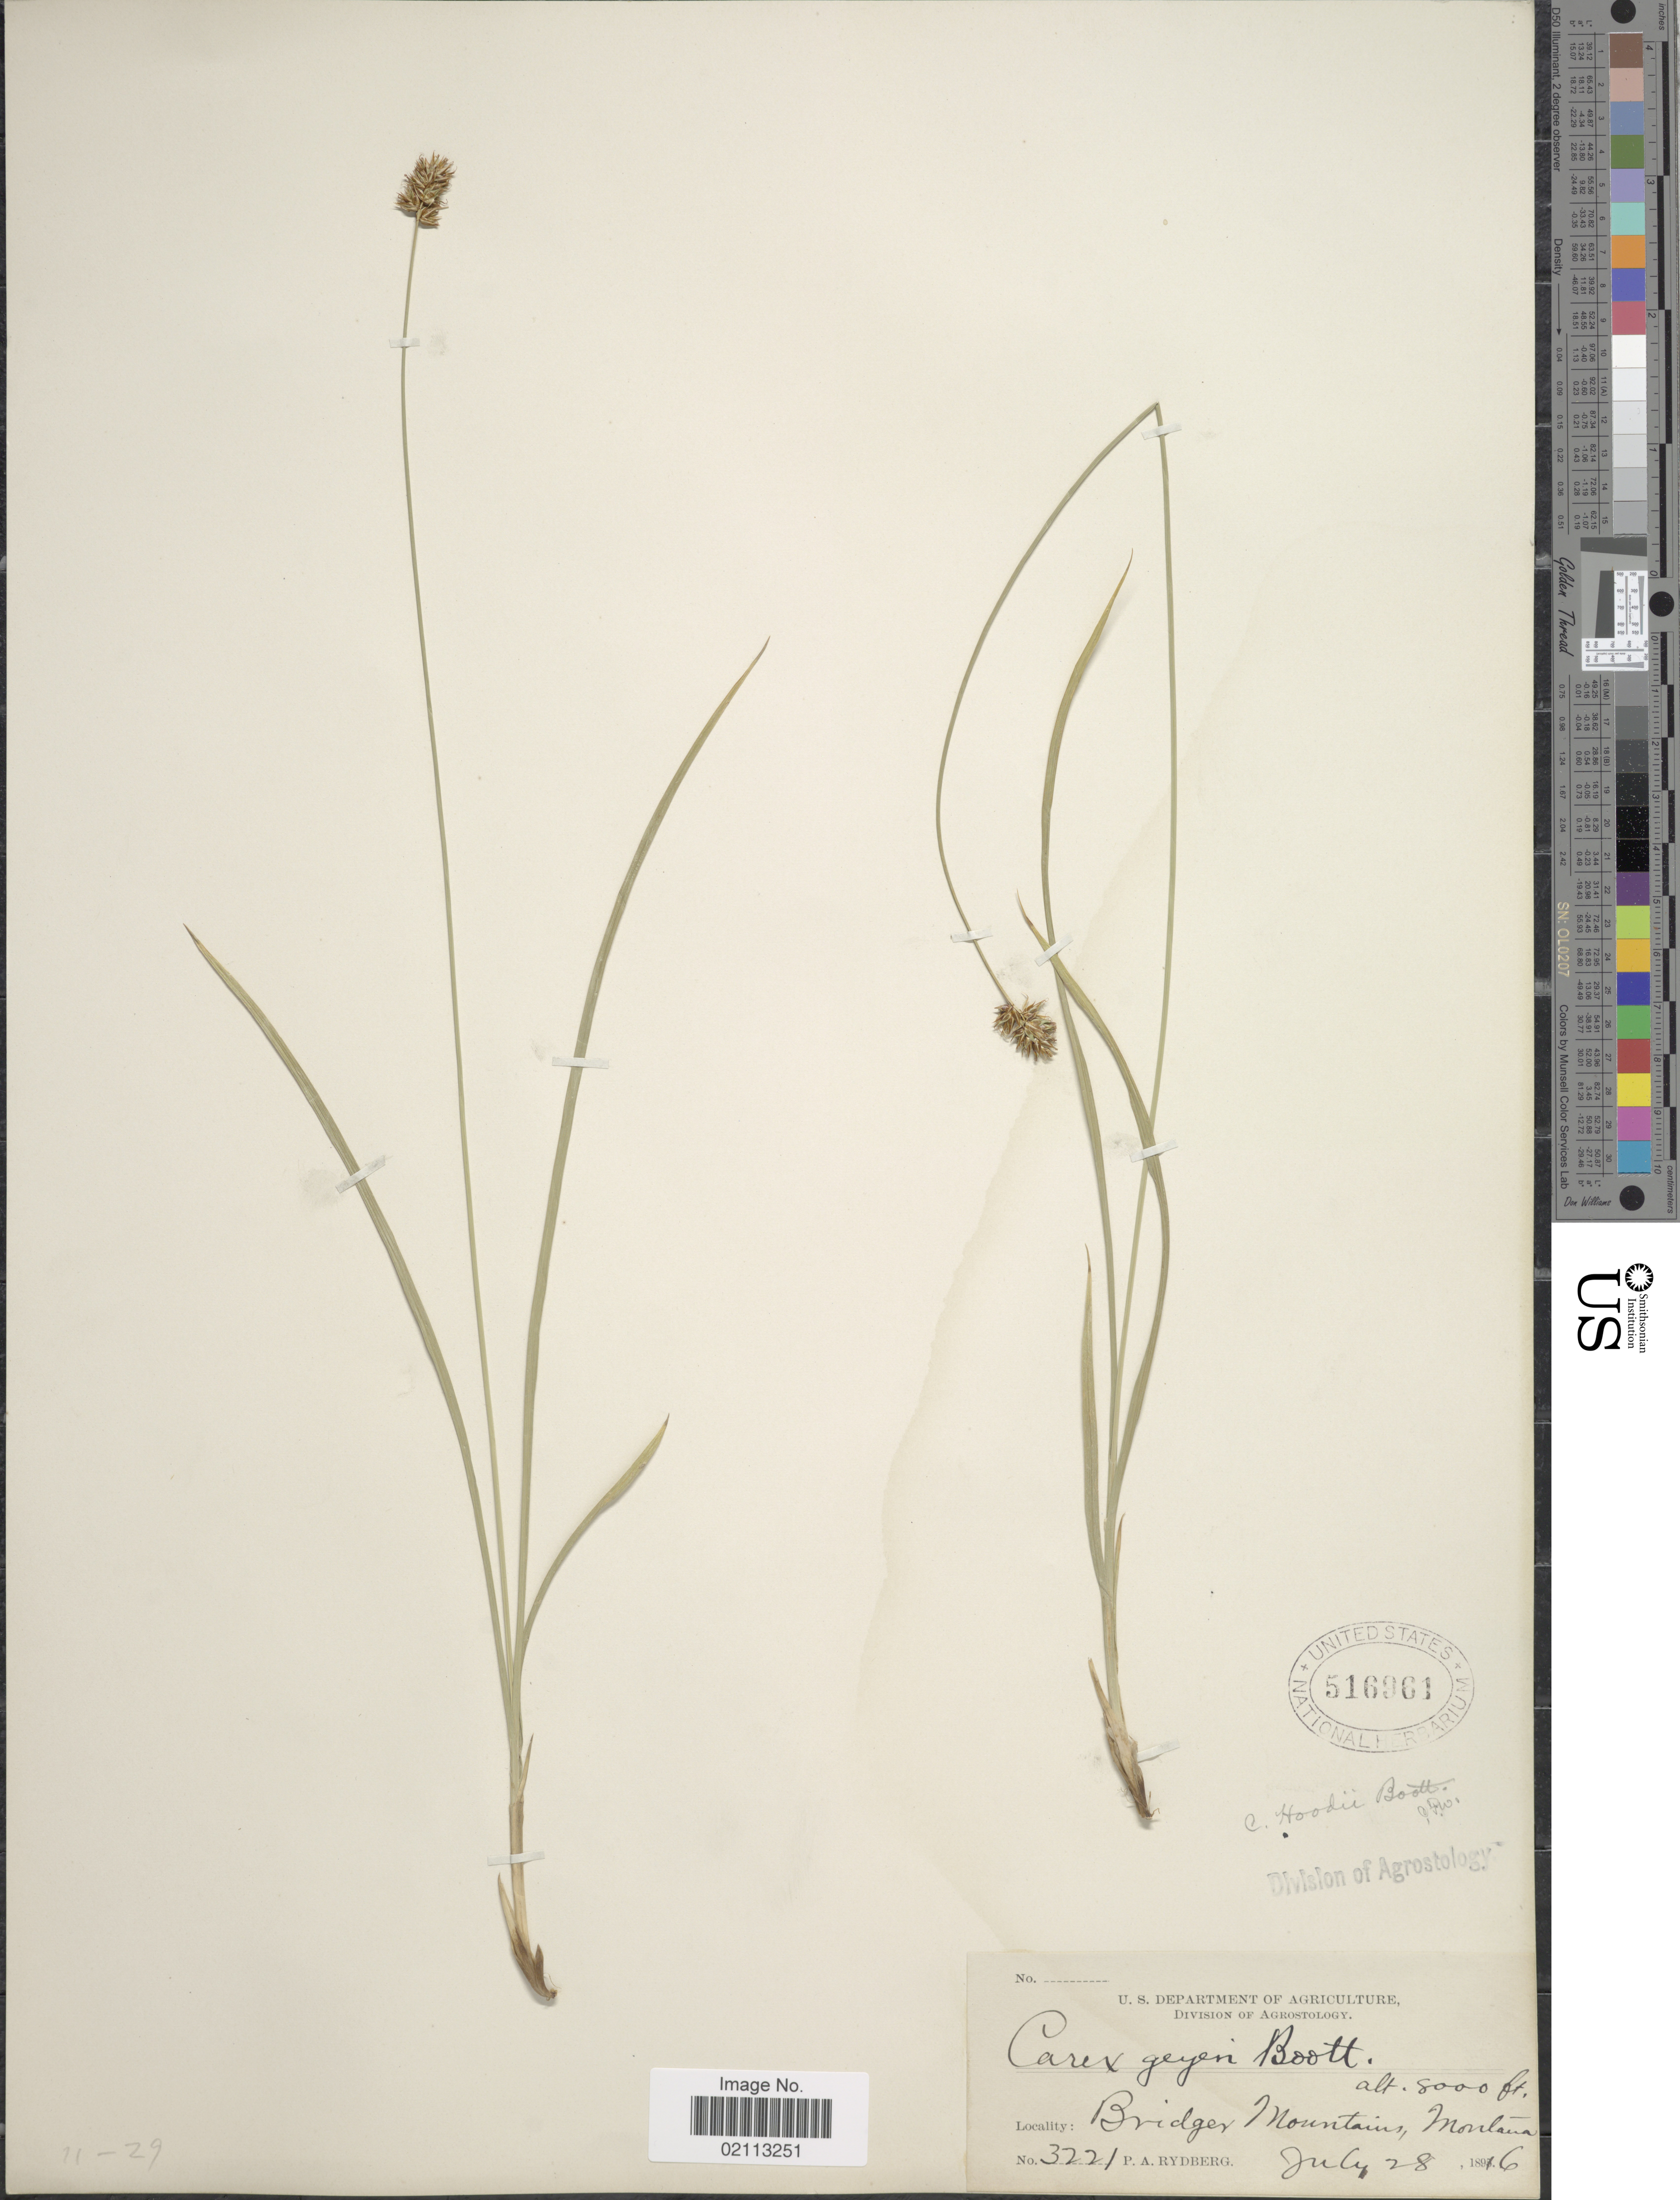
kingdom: Plantae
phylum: Tracheophyta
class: Liliopsida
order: Poales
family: Cyperaceae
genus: Carex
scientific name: Carex hoodii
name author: Boott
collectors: P. A. Rydberg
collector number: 3221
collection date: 1896-07-28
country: United States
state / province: Montana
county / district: Gallatin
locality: Bridger Mountains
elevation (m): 2438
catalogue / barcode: US 516961